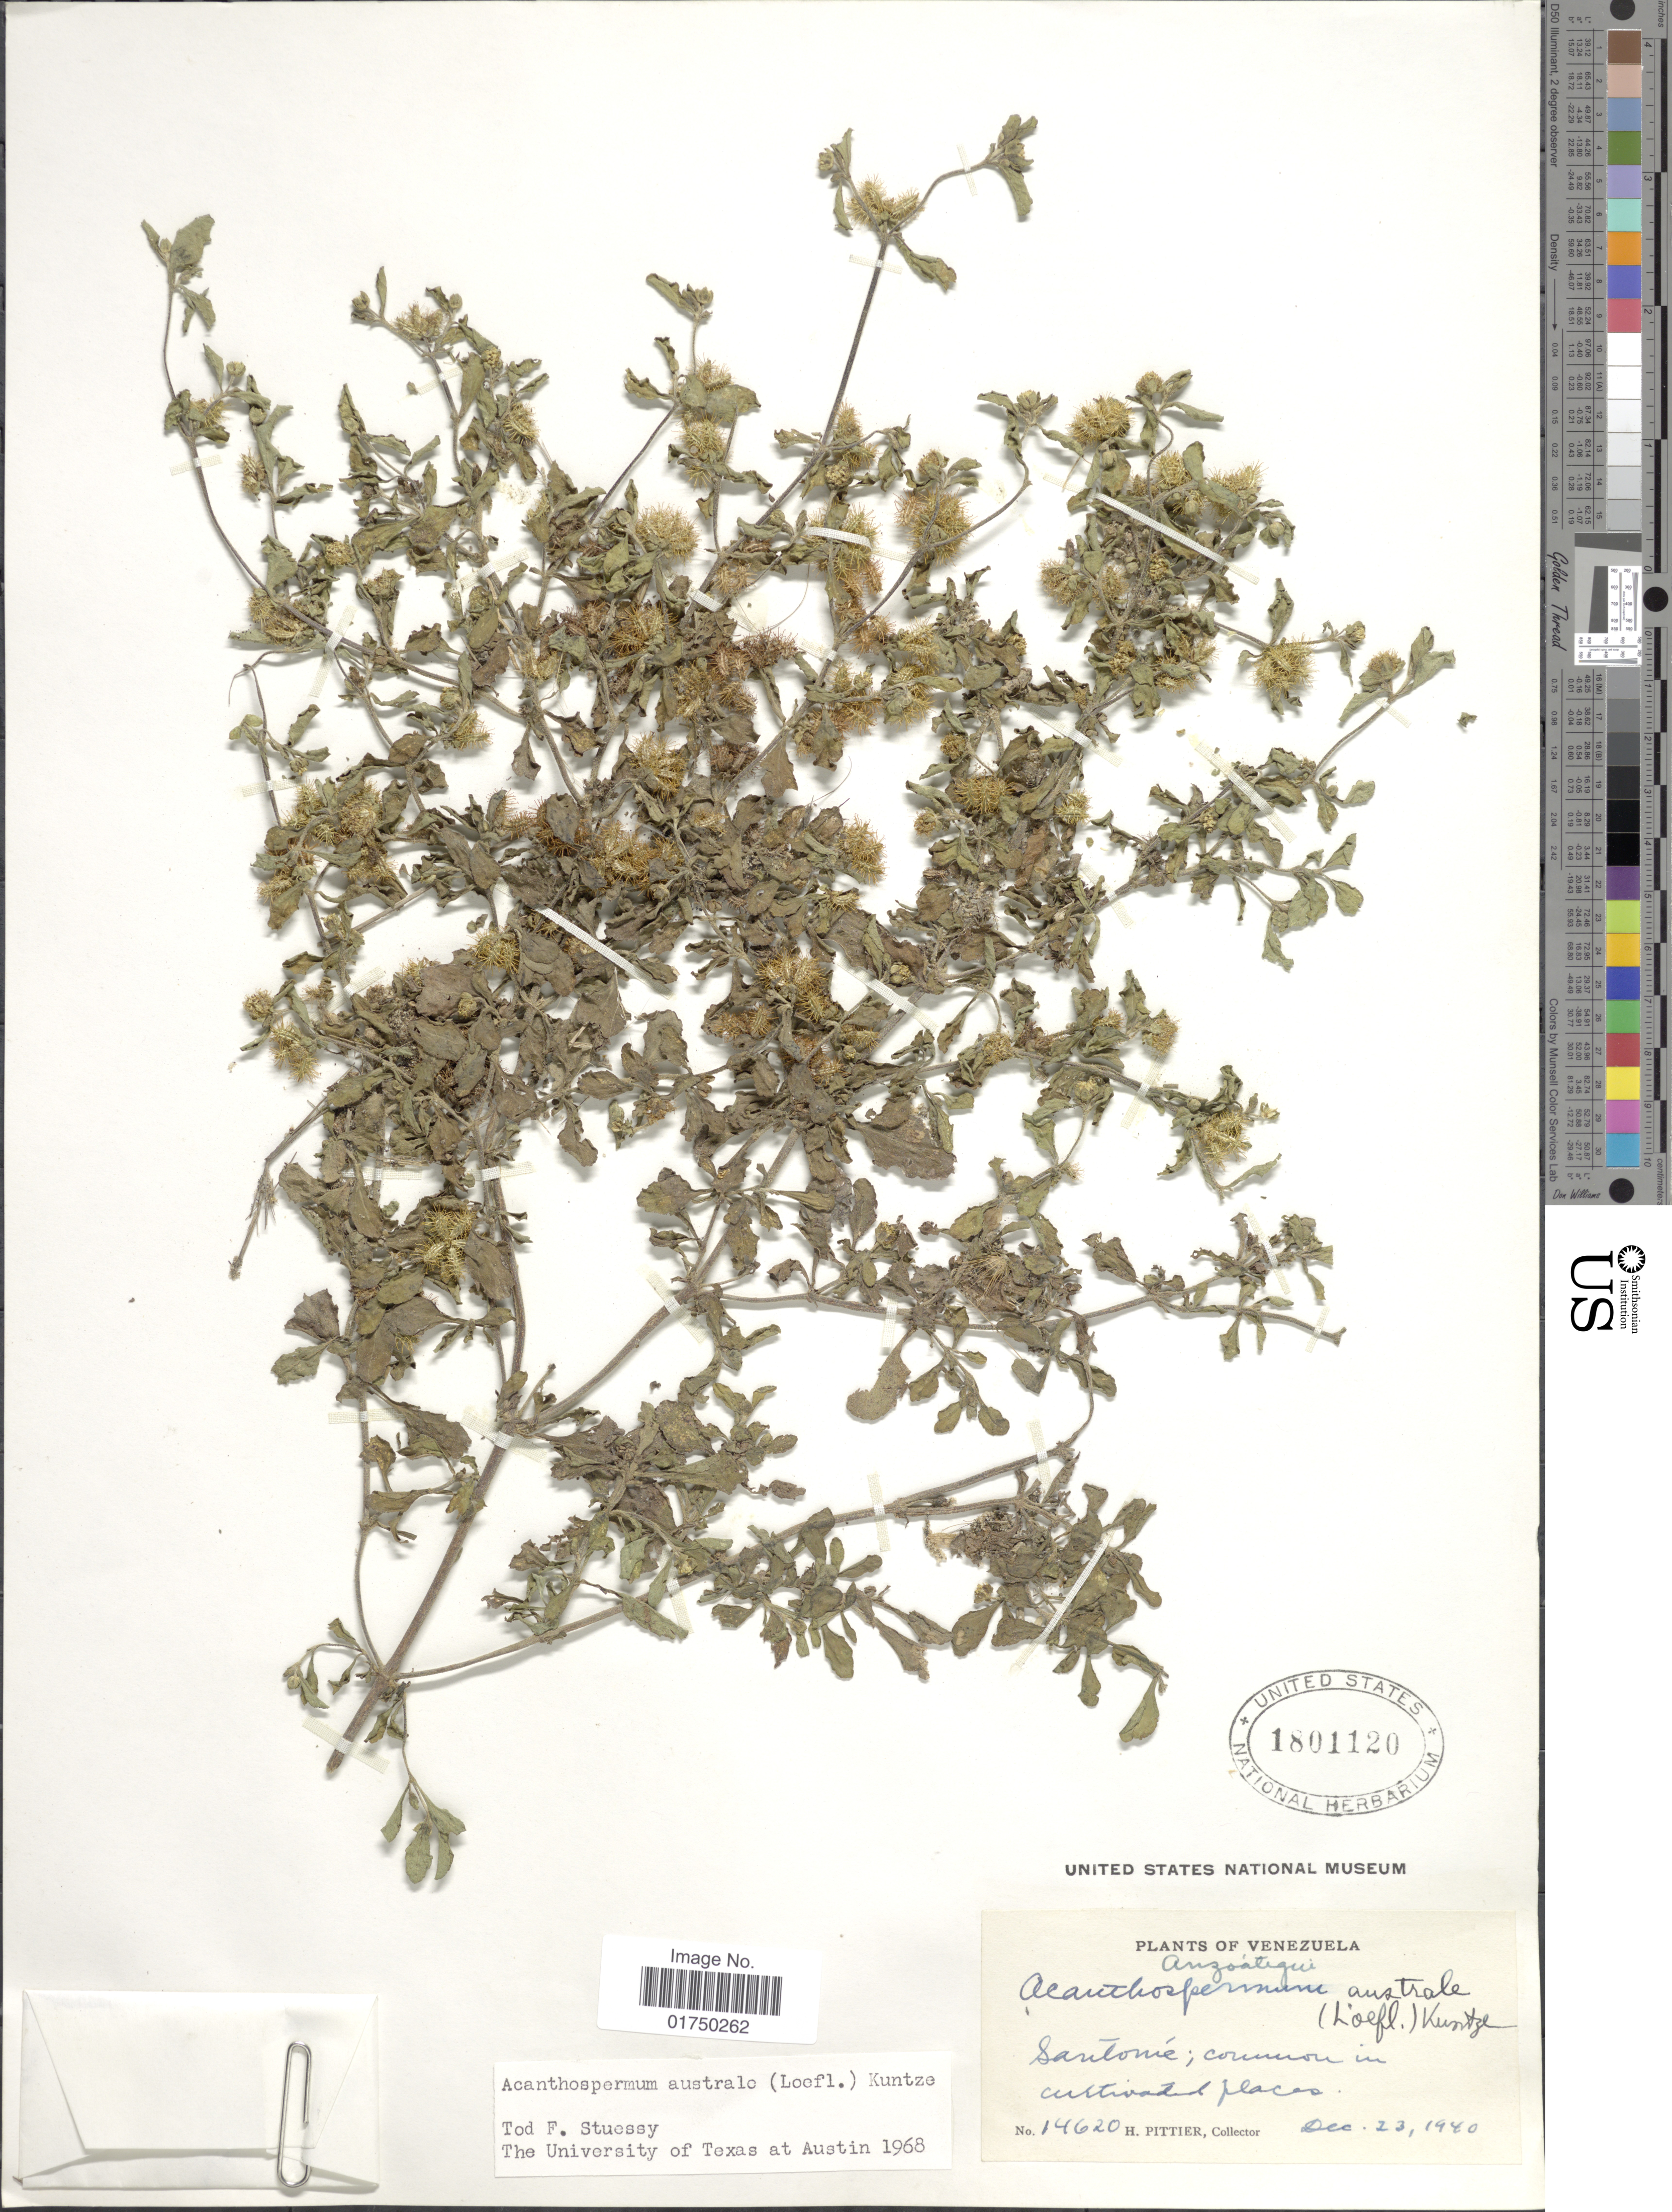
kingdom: Plantae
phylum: Tracheophyta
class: Magnoliopsida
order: Asterales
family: Asteraceae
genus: Acanthospermum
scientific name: Acanthospermum australe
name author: (Loefl.) Kuntze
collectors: H. F. Pittier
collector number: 14620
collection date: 1940-12-13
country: Venezuela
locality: San Tomé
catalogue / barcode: US 1801120